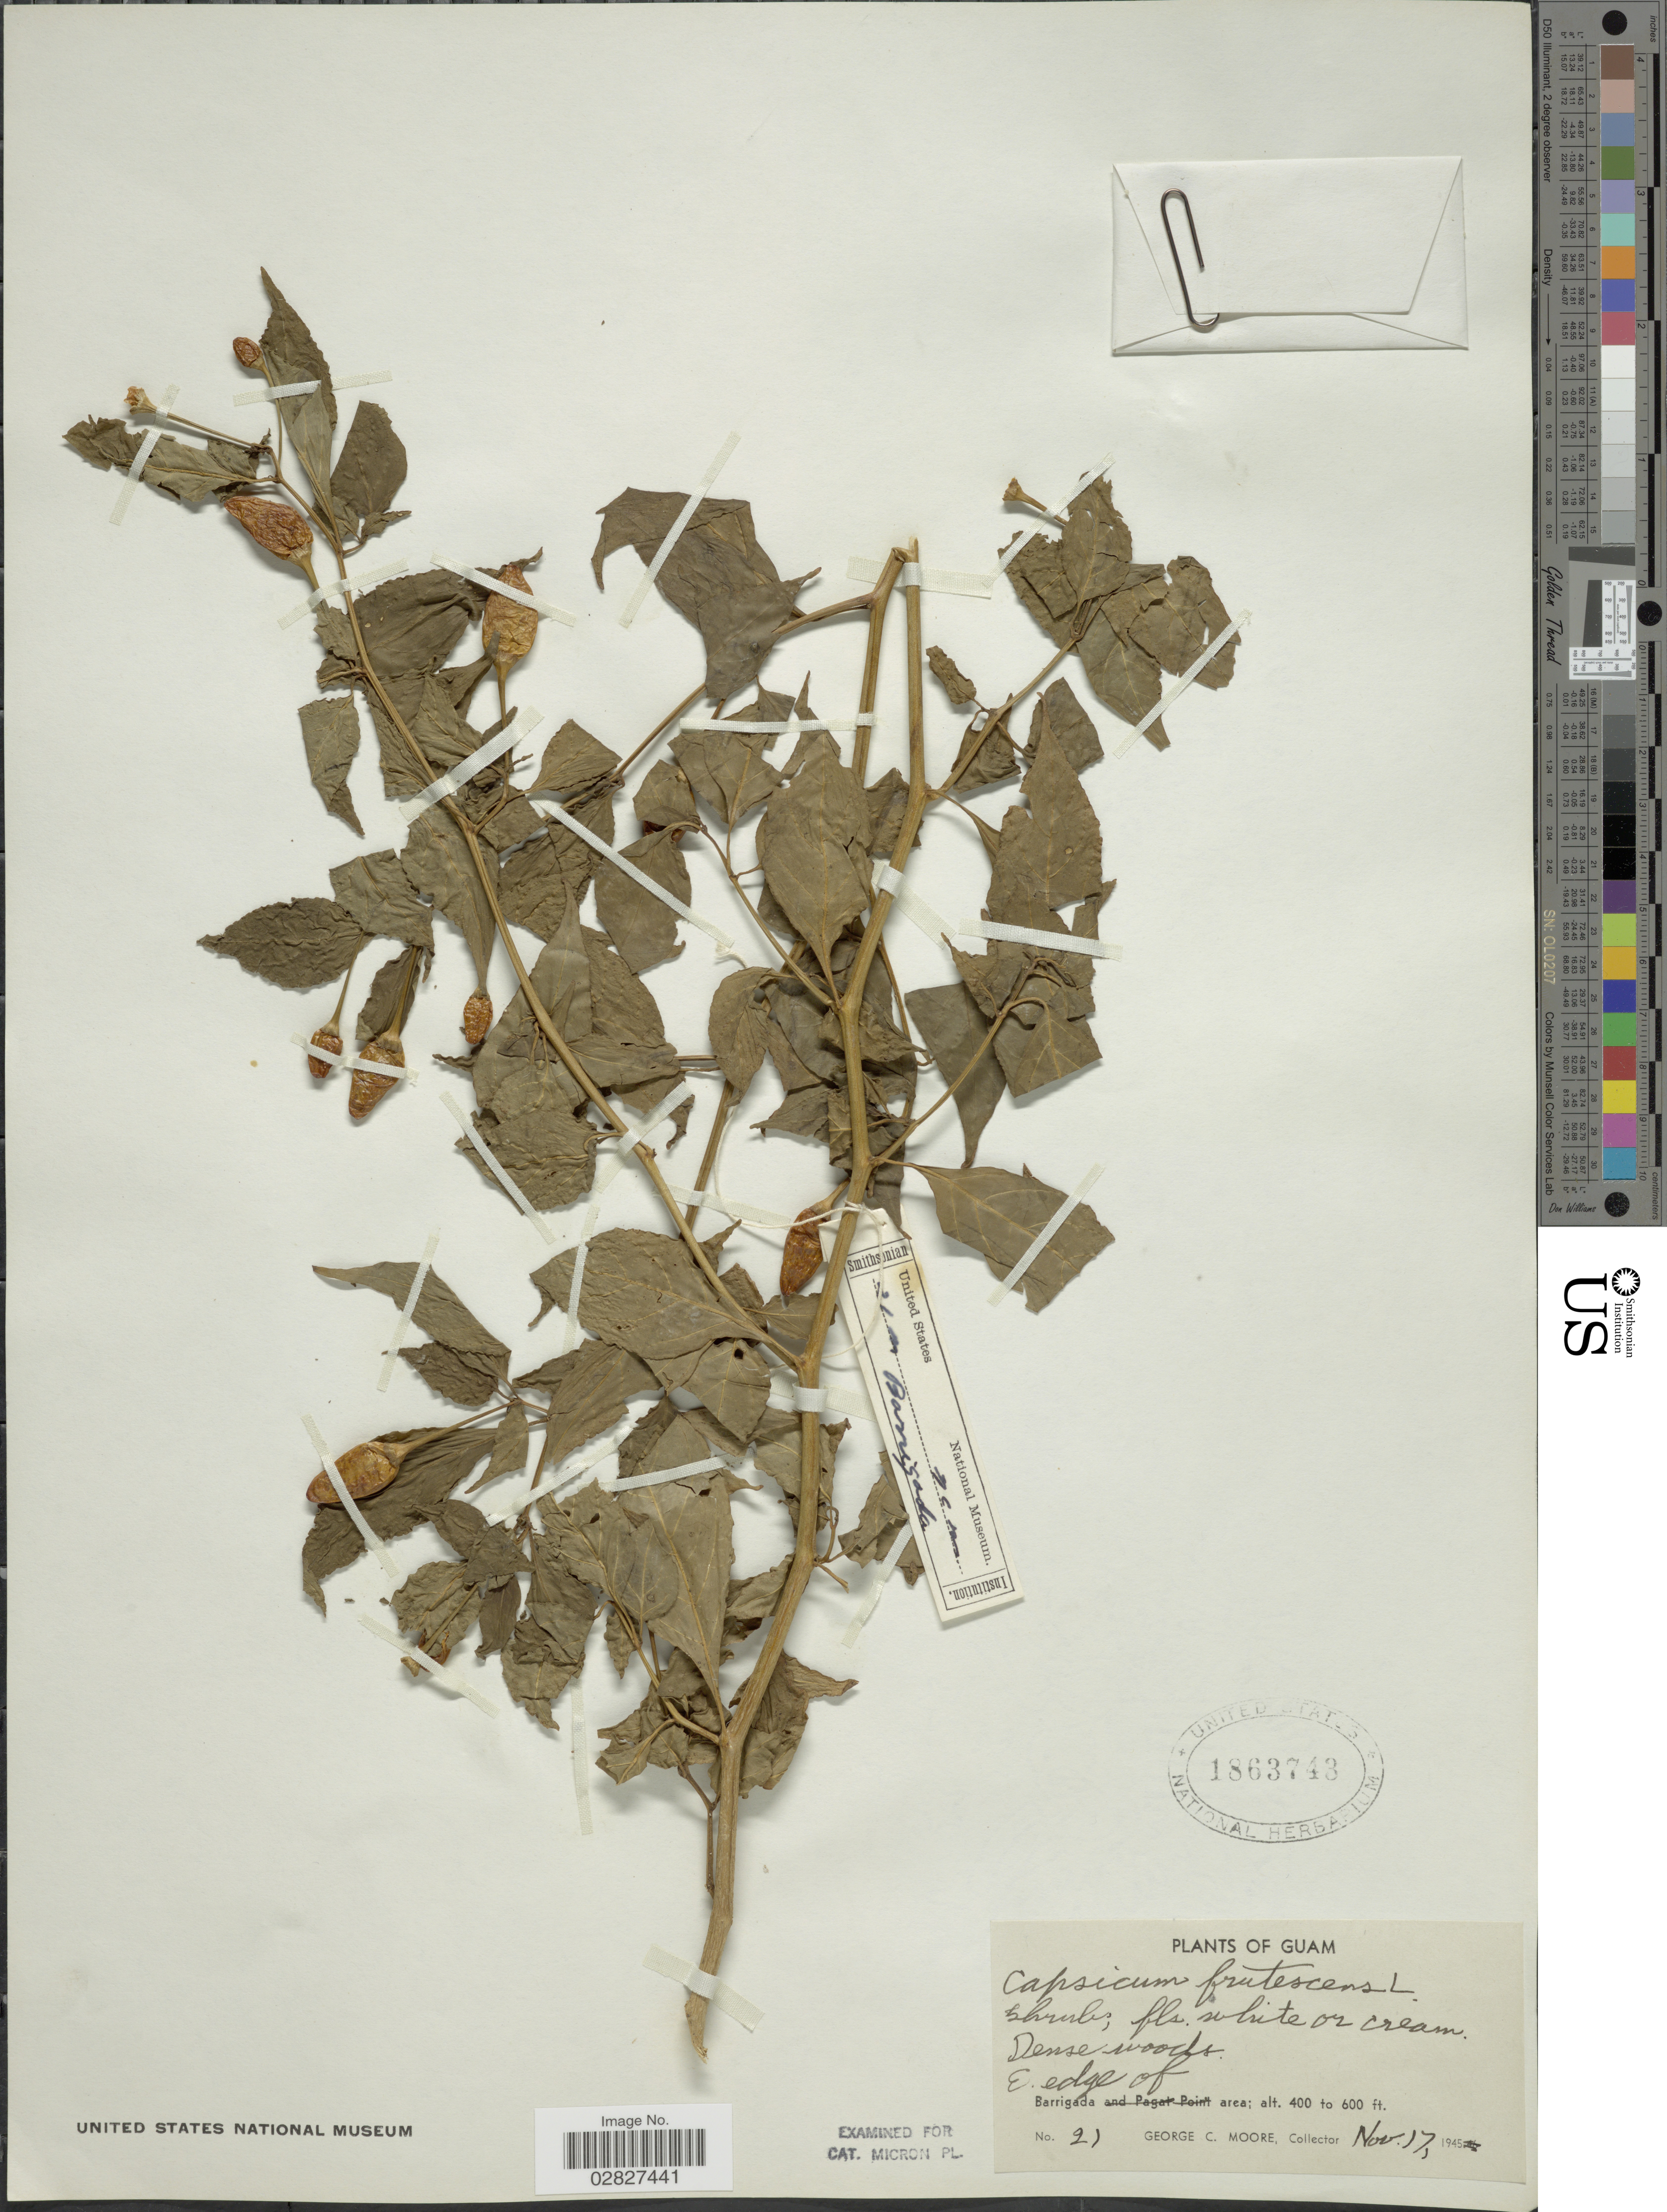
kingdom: Plantae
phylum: Tracheophyta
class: Magnoliopsida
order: Solanales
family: Solanaceae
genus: Capsicum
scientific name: Capsicum frutescens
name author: L.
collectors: G. C. Moore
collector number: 21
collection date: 1945-11-17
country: Guam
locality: E. edge of Barrigada area.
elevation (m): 122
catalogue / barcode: US 1863743